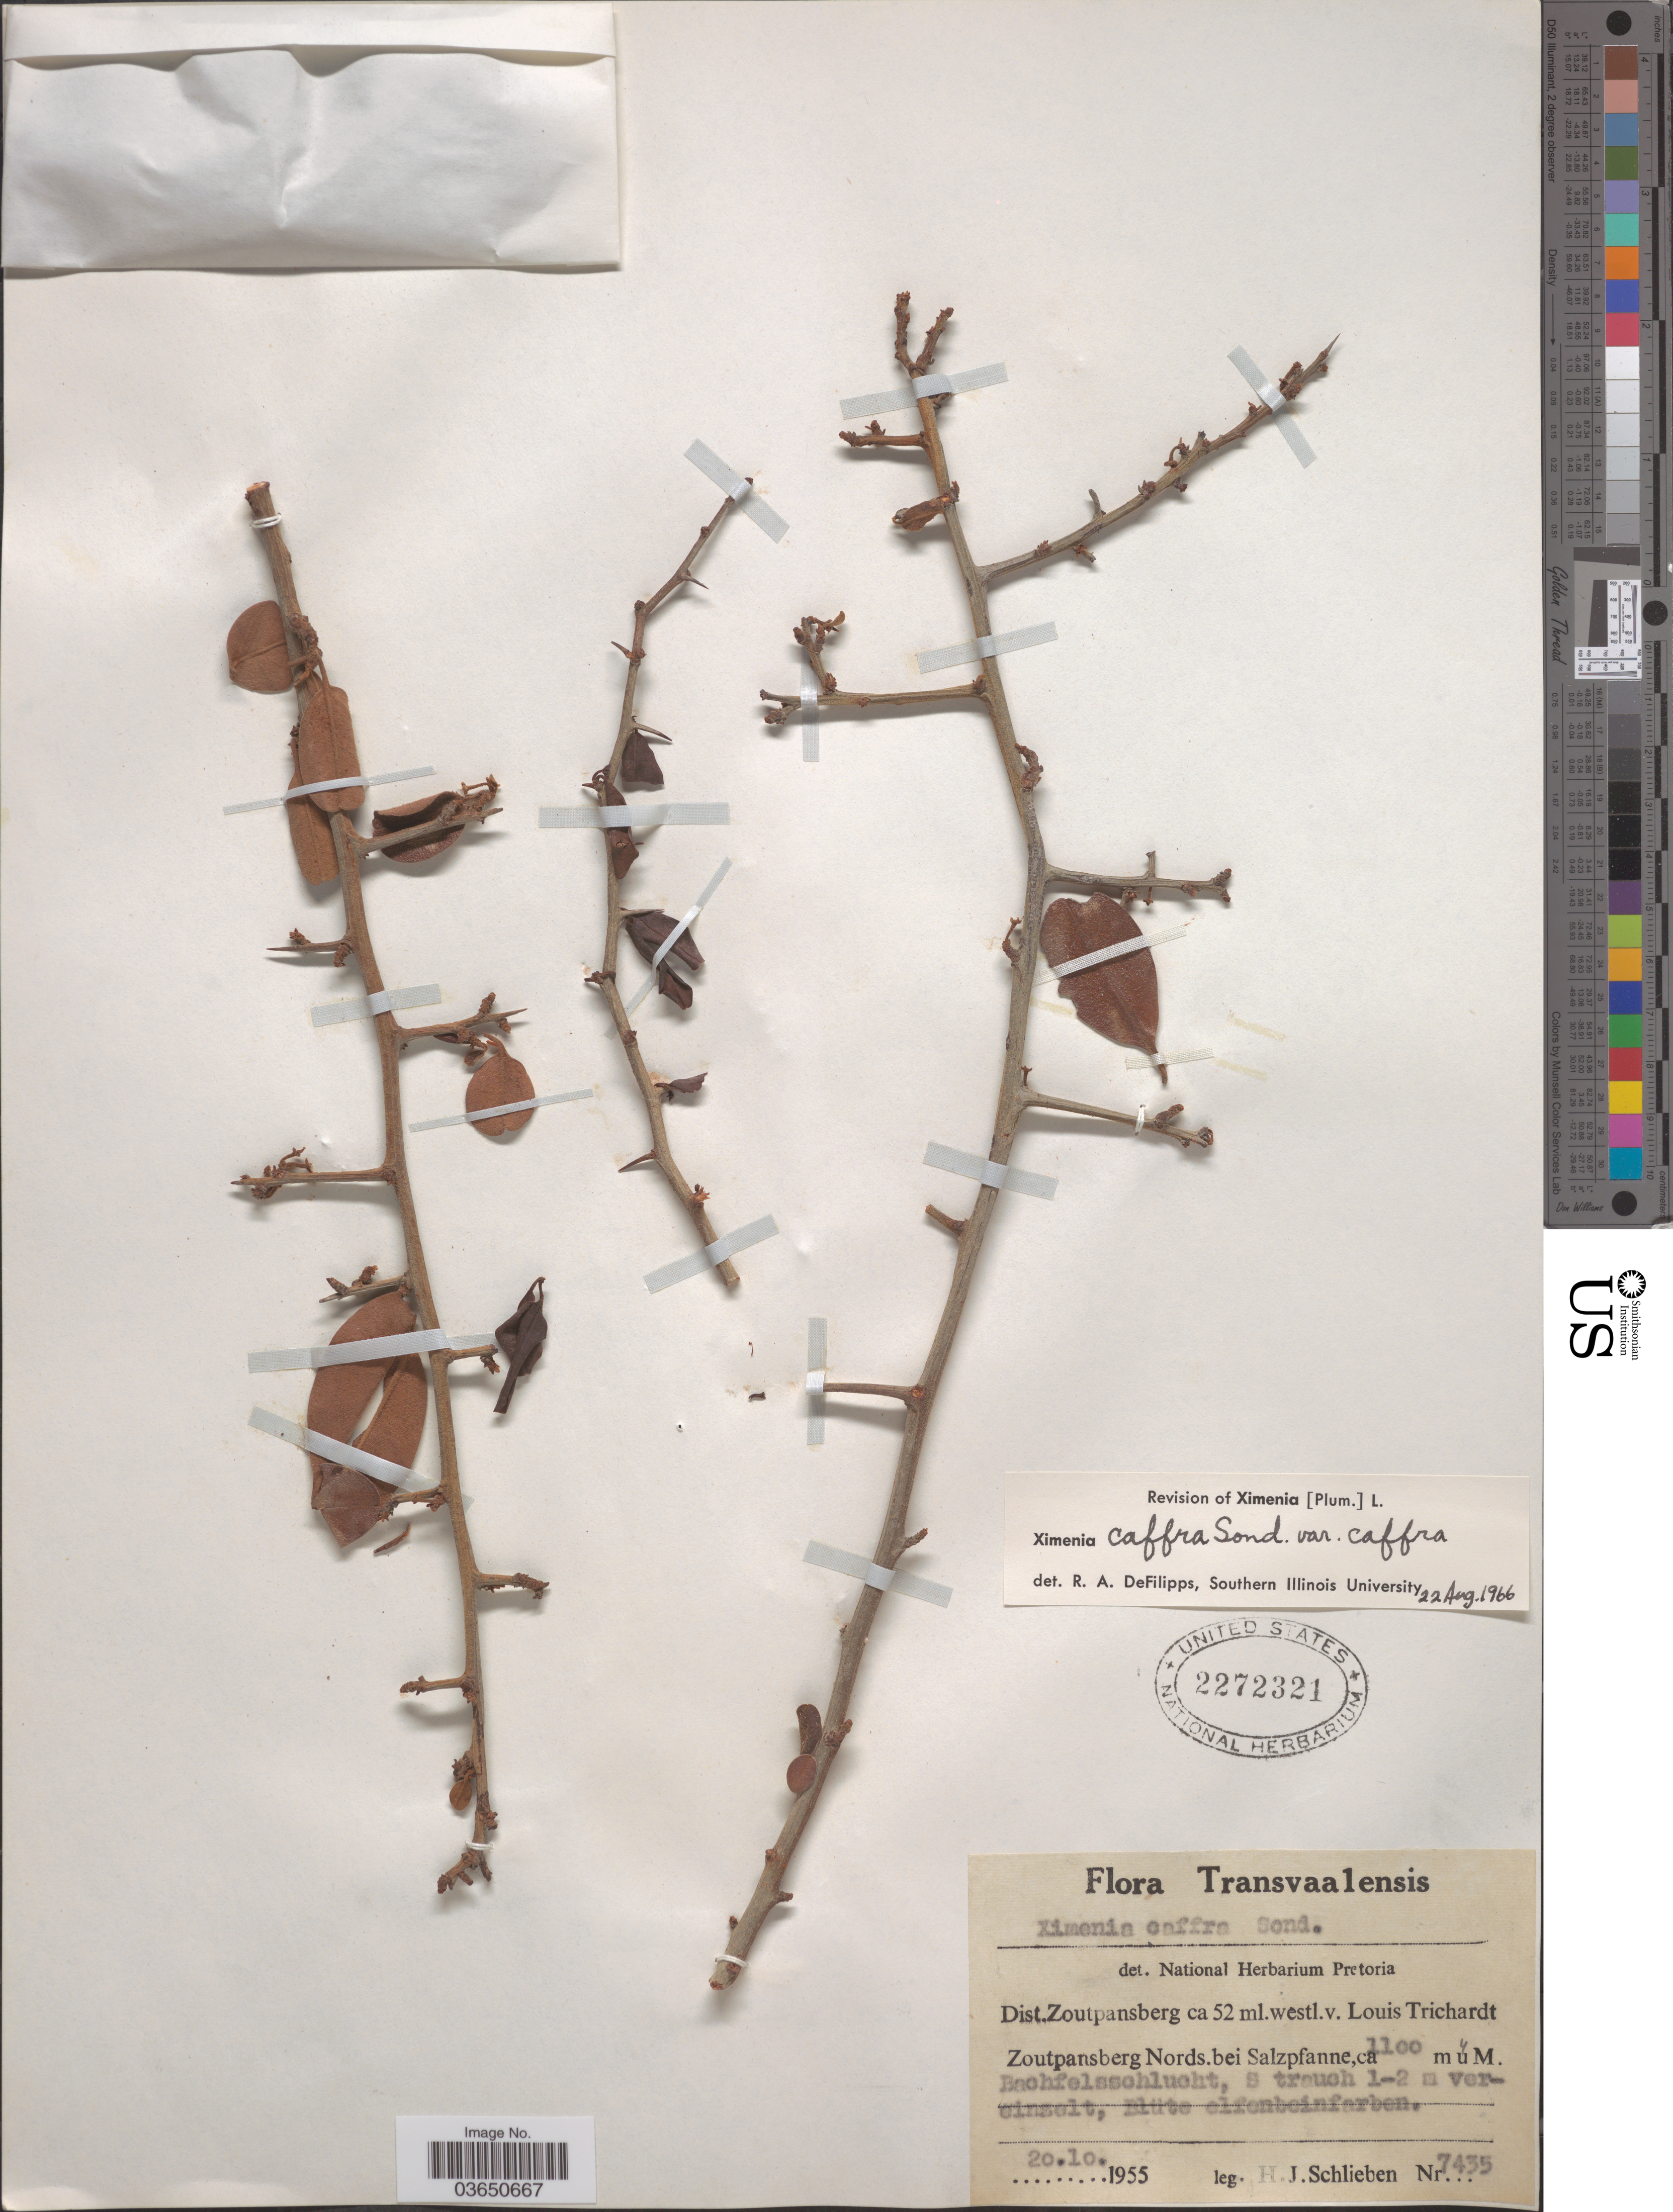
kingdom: Plantae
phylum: Tracheophyta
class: Magnoliopsida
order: Santalales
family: Ximeniaceae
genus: Ximenia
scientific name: Ximenia caffra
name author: Sond.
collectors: H. J. Schlieben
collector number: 7435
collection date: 1955-10-20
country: South Africa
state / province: Limpopo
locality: Transvaalensis. Dist. Zoutpansberg ca 52 ml.westl.v.Louis Trichardt Zoutpansberg Nords.bei Salzpfanne.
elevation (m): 1100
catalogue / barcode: US 2272321